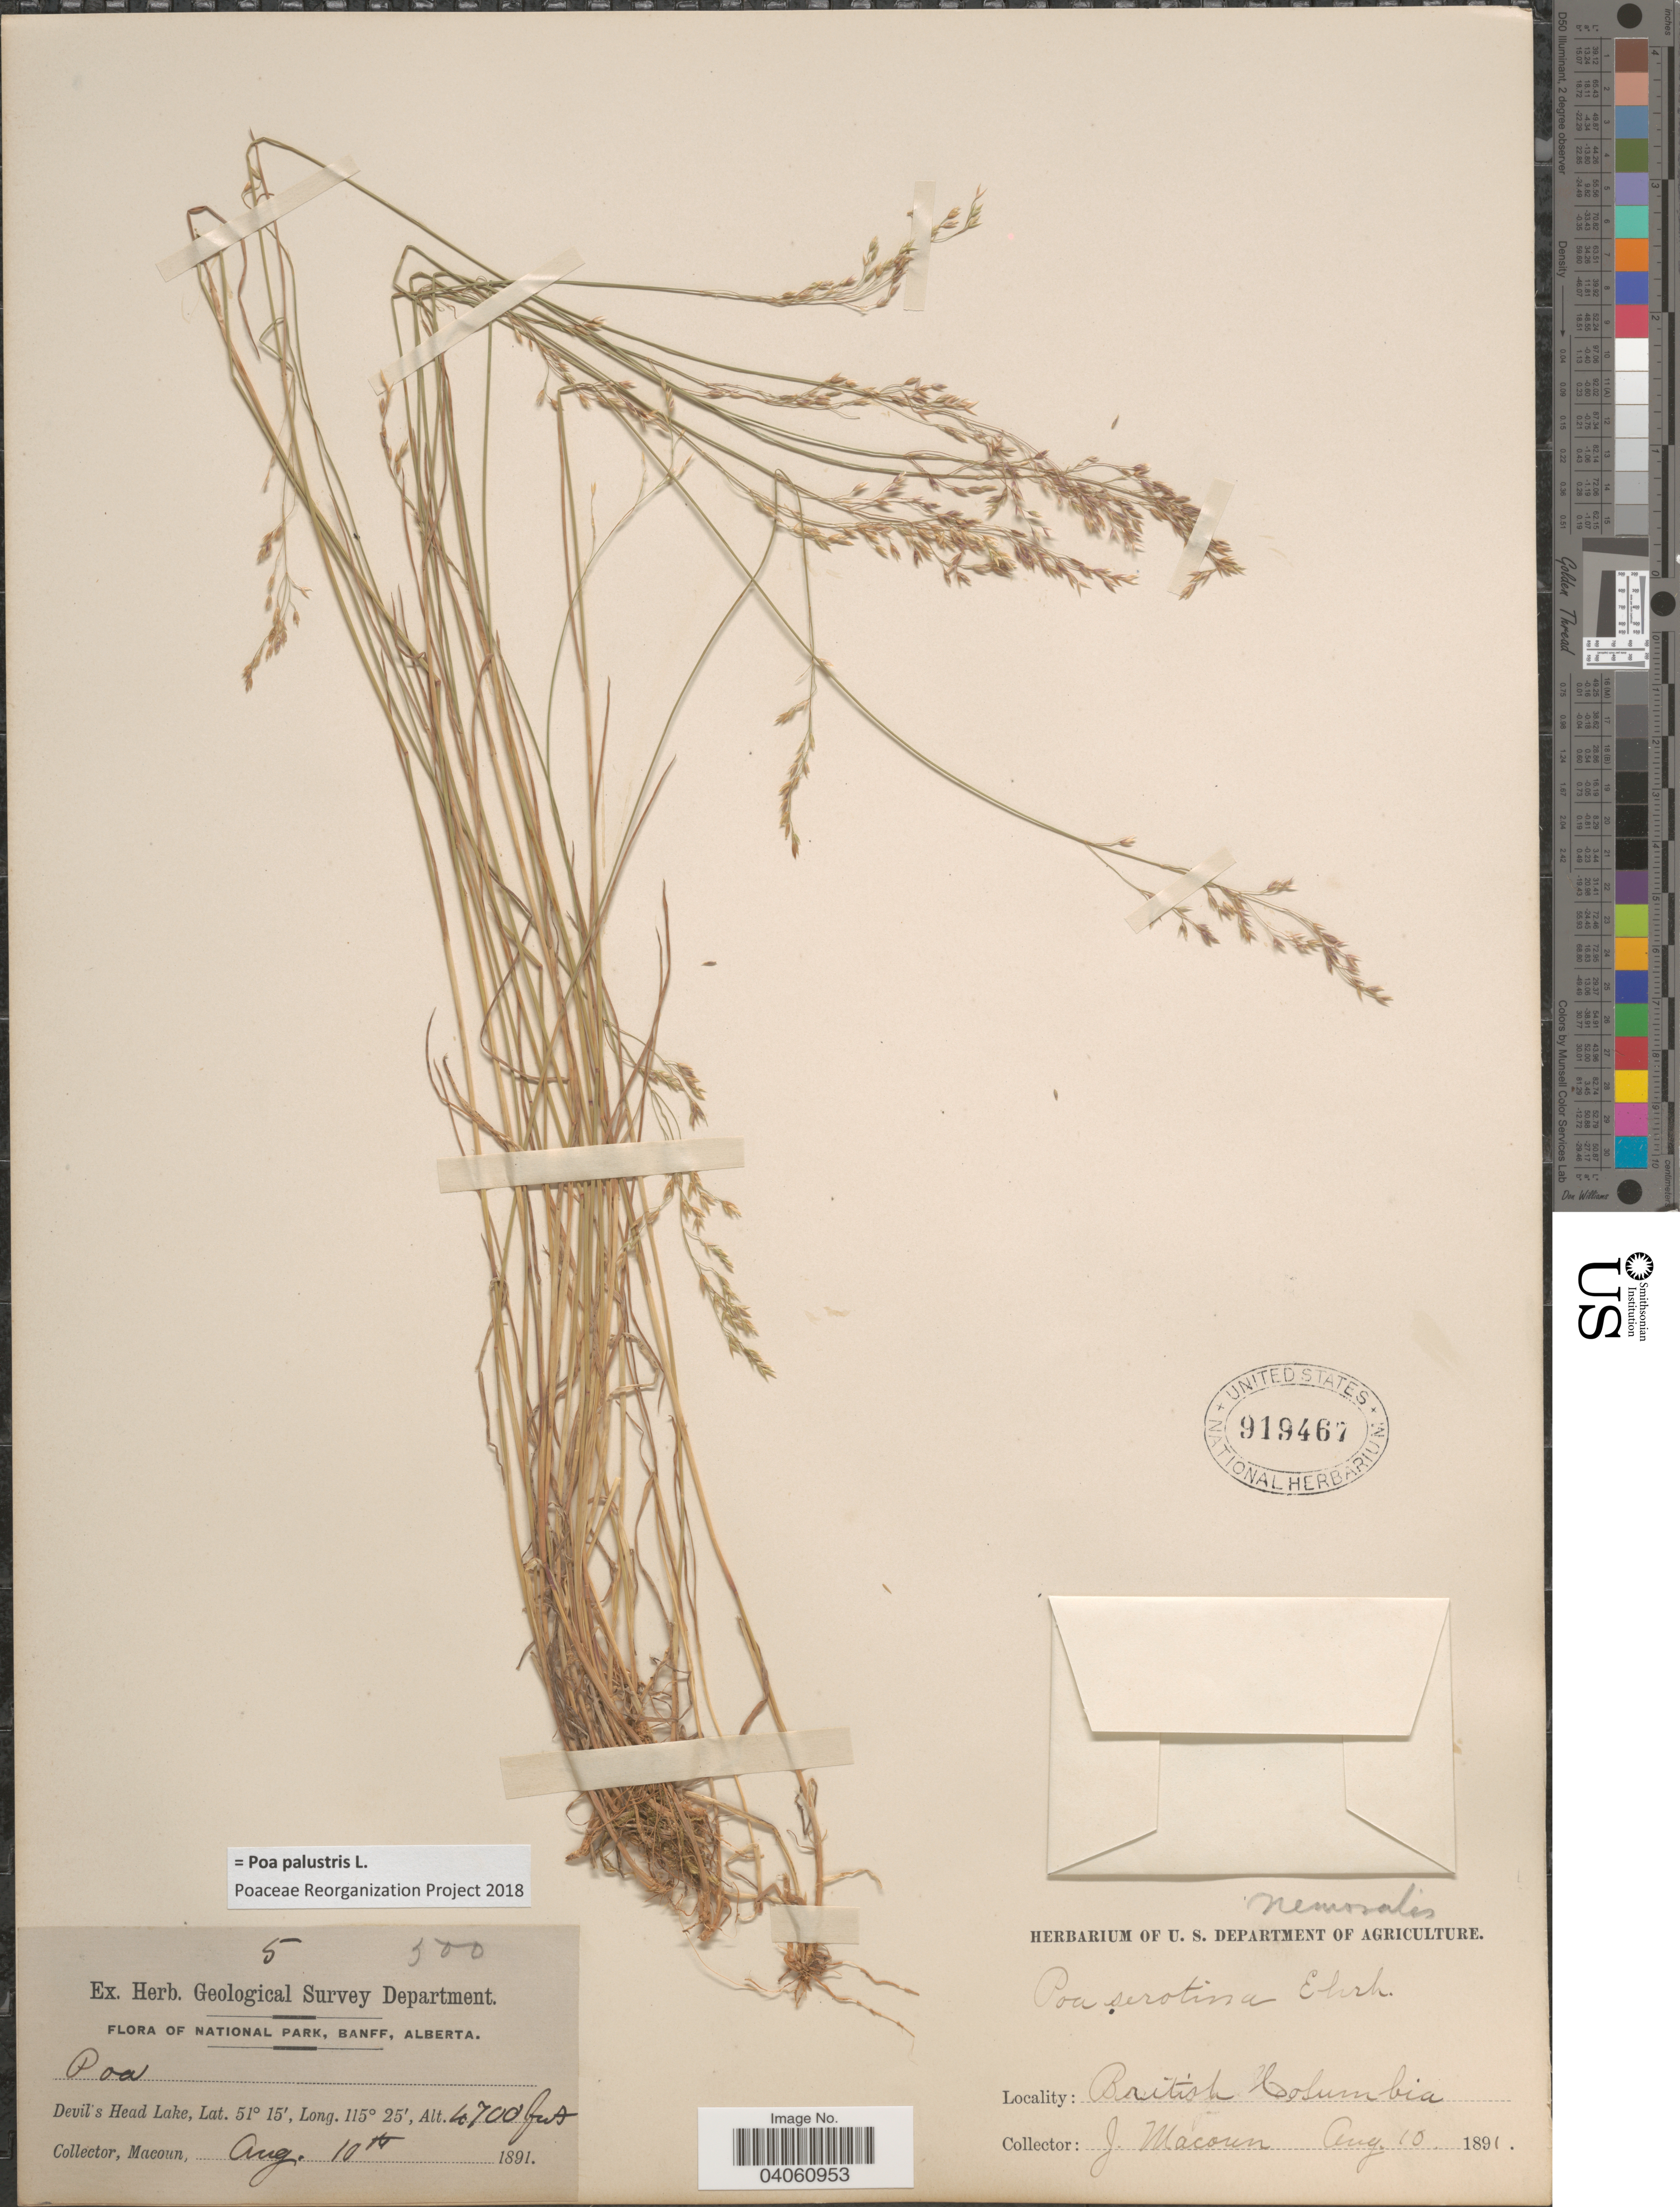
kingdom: Plantae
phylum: Tracheophyta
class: Liliopsida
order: Poales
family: Poaceae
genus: Poa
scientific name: Poa palustris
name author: L.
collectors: J. Macoun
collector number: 5/500?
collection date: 1891-08-10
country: Canada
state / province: British Columbia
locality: National Park, Banff. Devil's Head Lake.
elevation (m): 1433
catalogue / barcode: US 919467